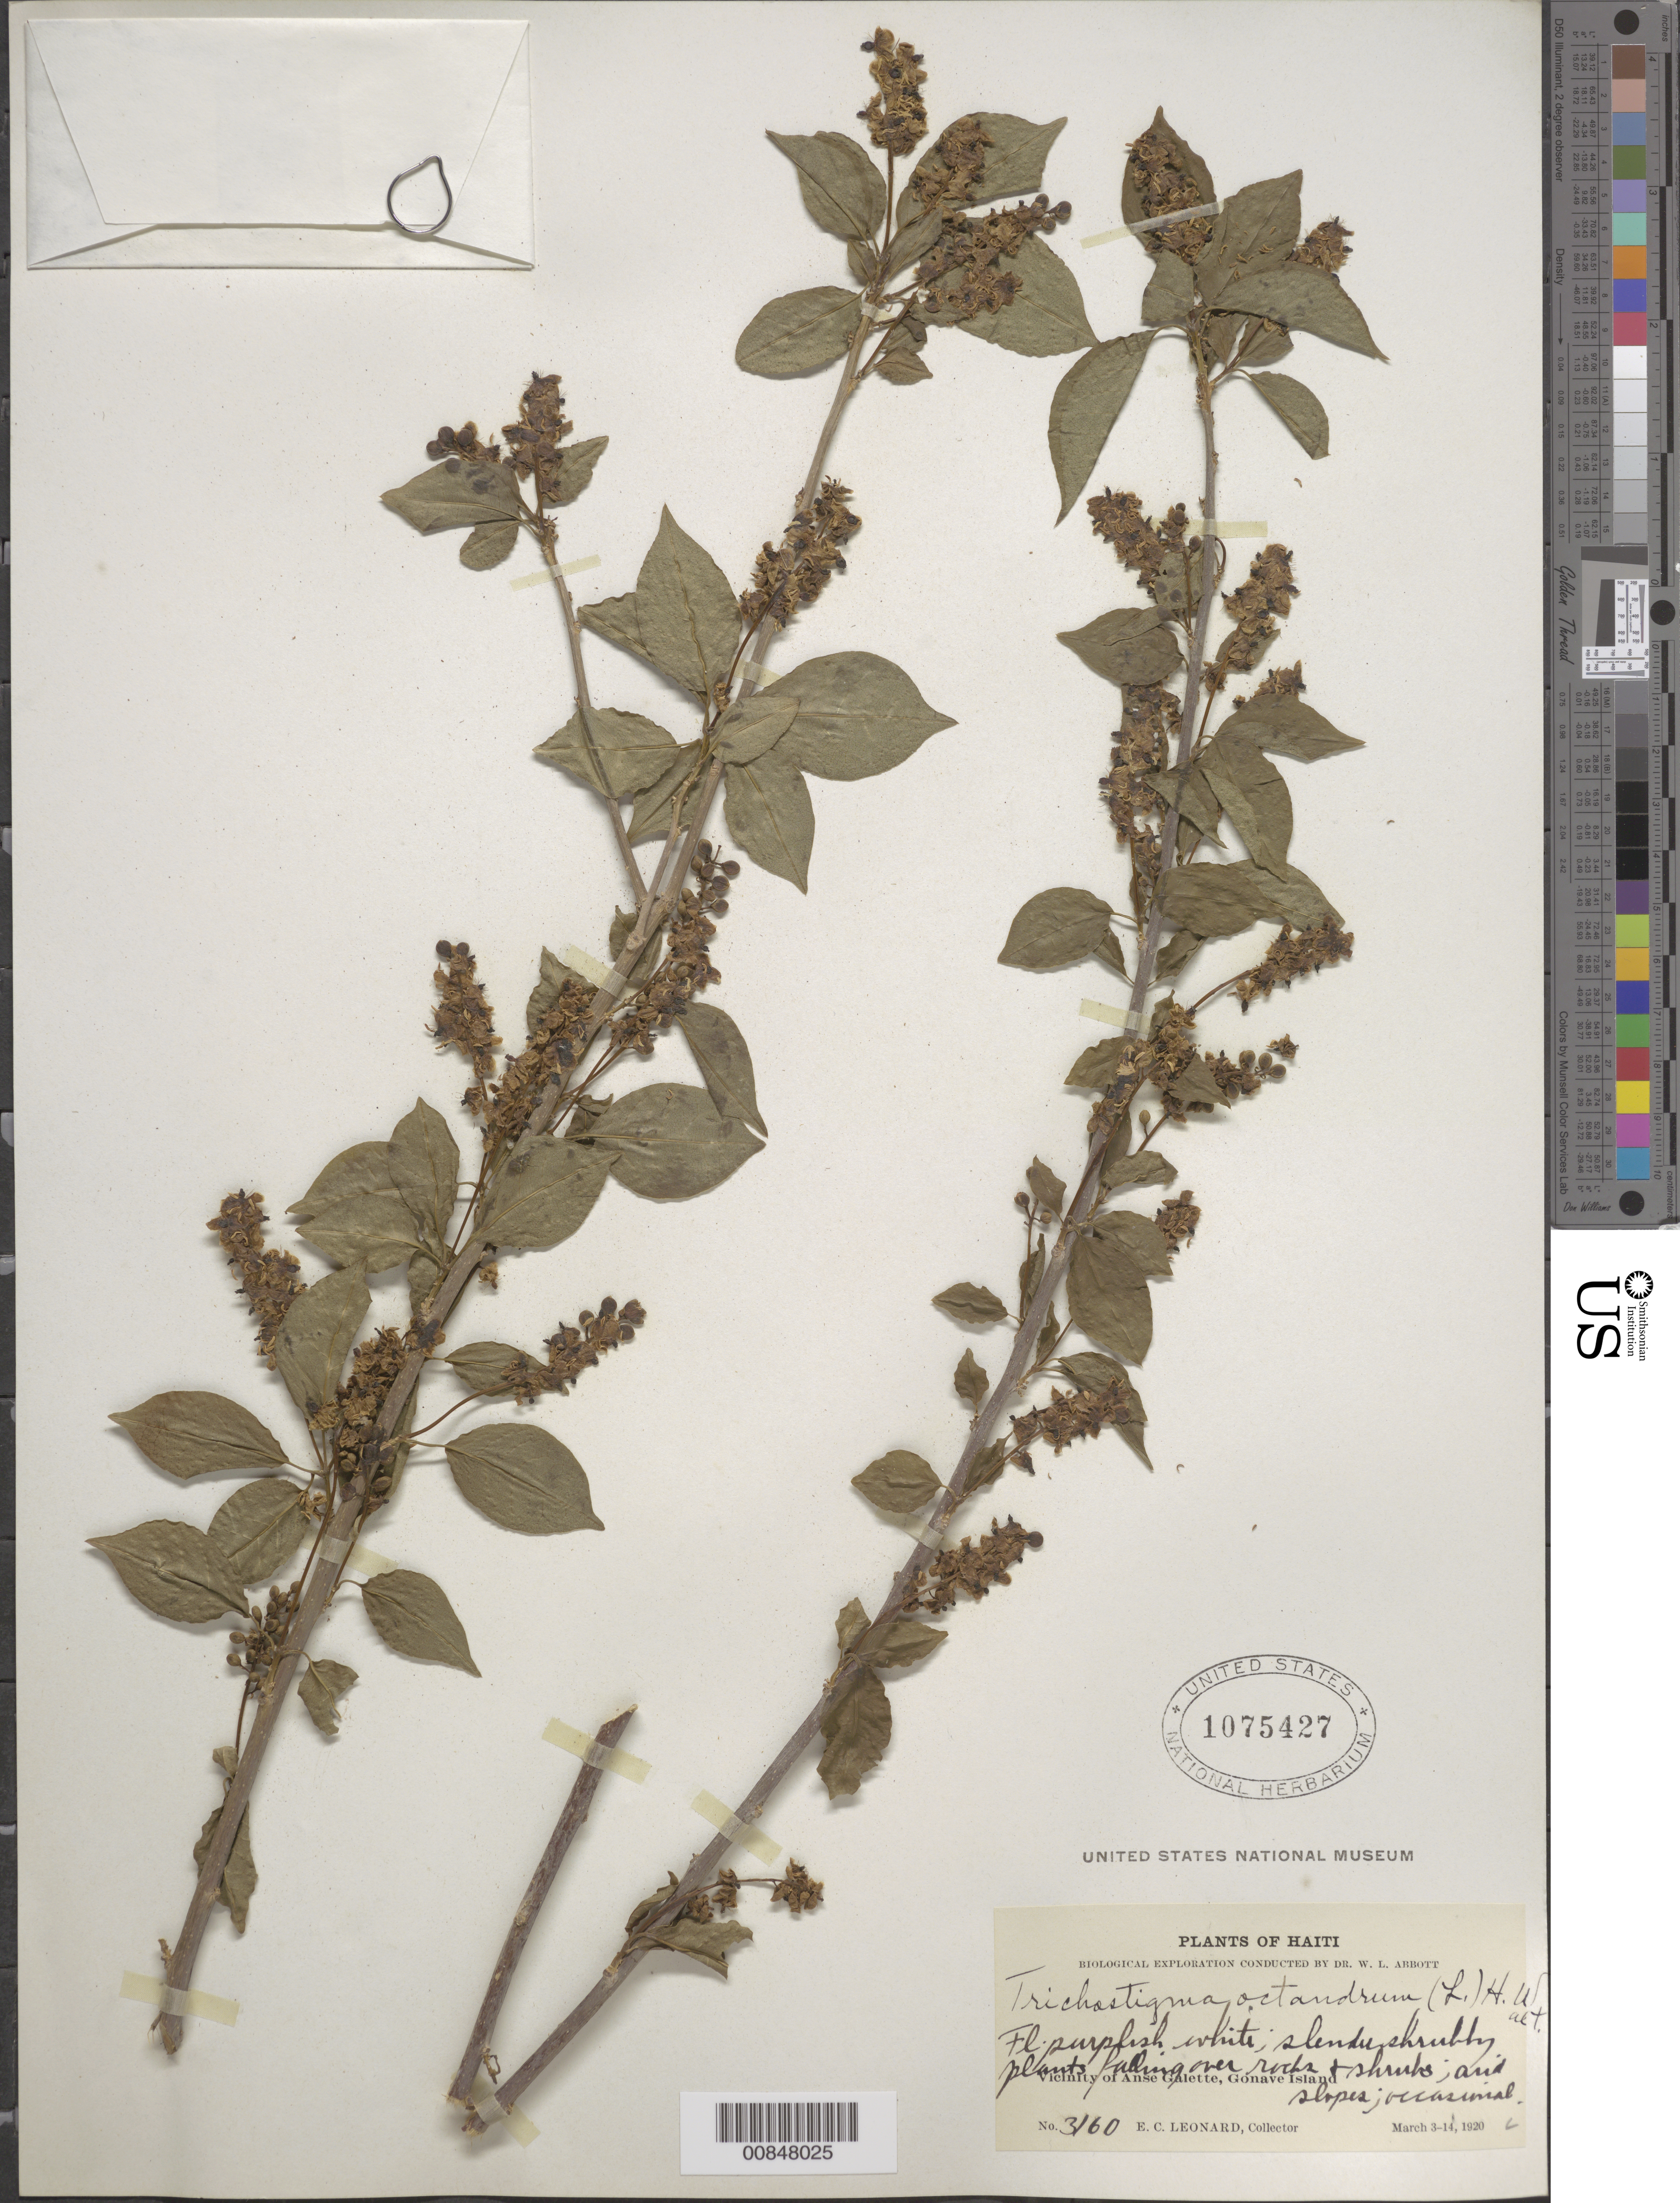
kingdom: Plantae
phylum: Tracheophyta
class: Magnoliopsida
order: Caryophyllales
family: Phytolaccaceae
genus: Trichostigma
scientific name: Trichostigma octandrum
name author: (L.) H. Walter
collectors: E. C. Leonard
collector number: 3160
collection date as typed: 03 Mar 1920 to 14 Mar 1920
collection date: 1920-03-03/1920-03-14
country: Haiti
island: Gonave I.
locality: Vicinity of Anse Galette, Gonave Island.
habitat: Falling over rocks and shrubs; arid slopes.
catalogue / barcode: US 1075427